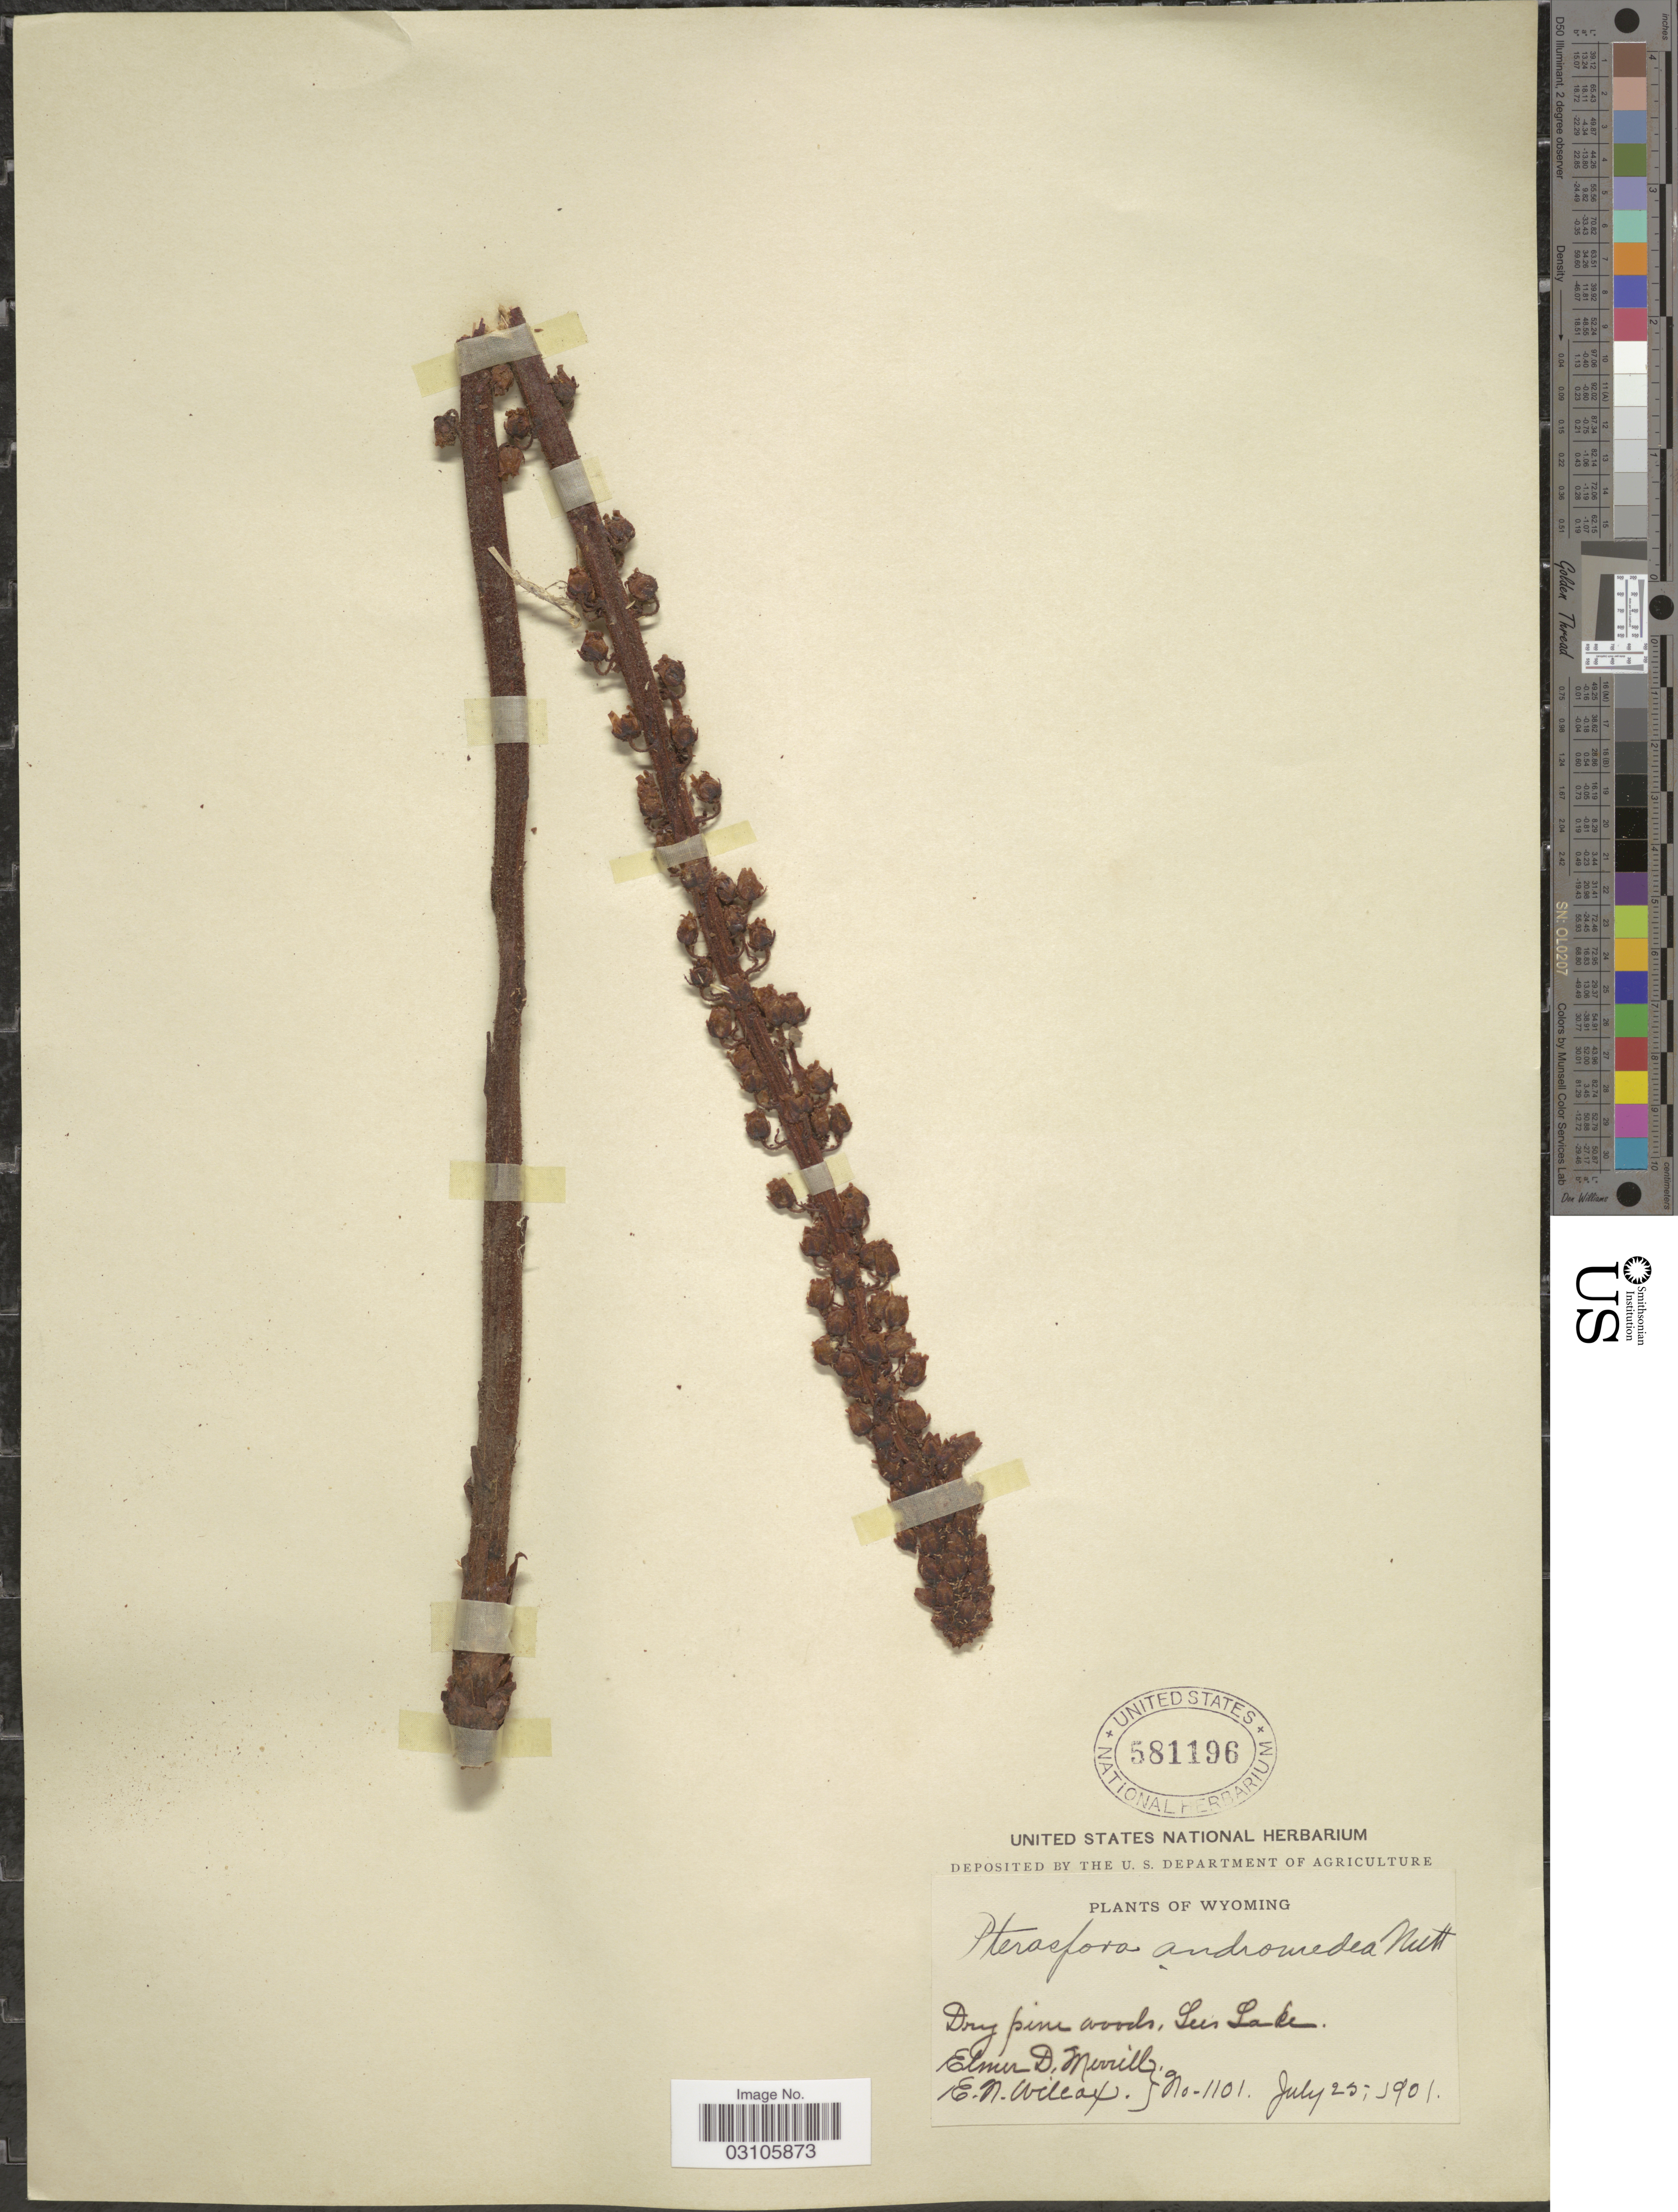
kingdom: Plantae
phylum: Tracheophyta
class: Magnoliopsida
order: Ericales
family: Ericaceae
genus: Pterospora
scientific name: Pterospora andromedea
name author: Nutt.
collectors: E. D. Merrill & E. Wilcox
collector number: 1101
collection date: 1901-07-25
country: United States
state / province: Wyoming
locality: Lees Lake.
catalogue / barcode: US 581196